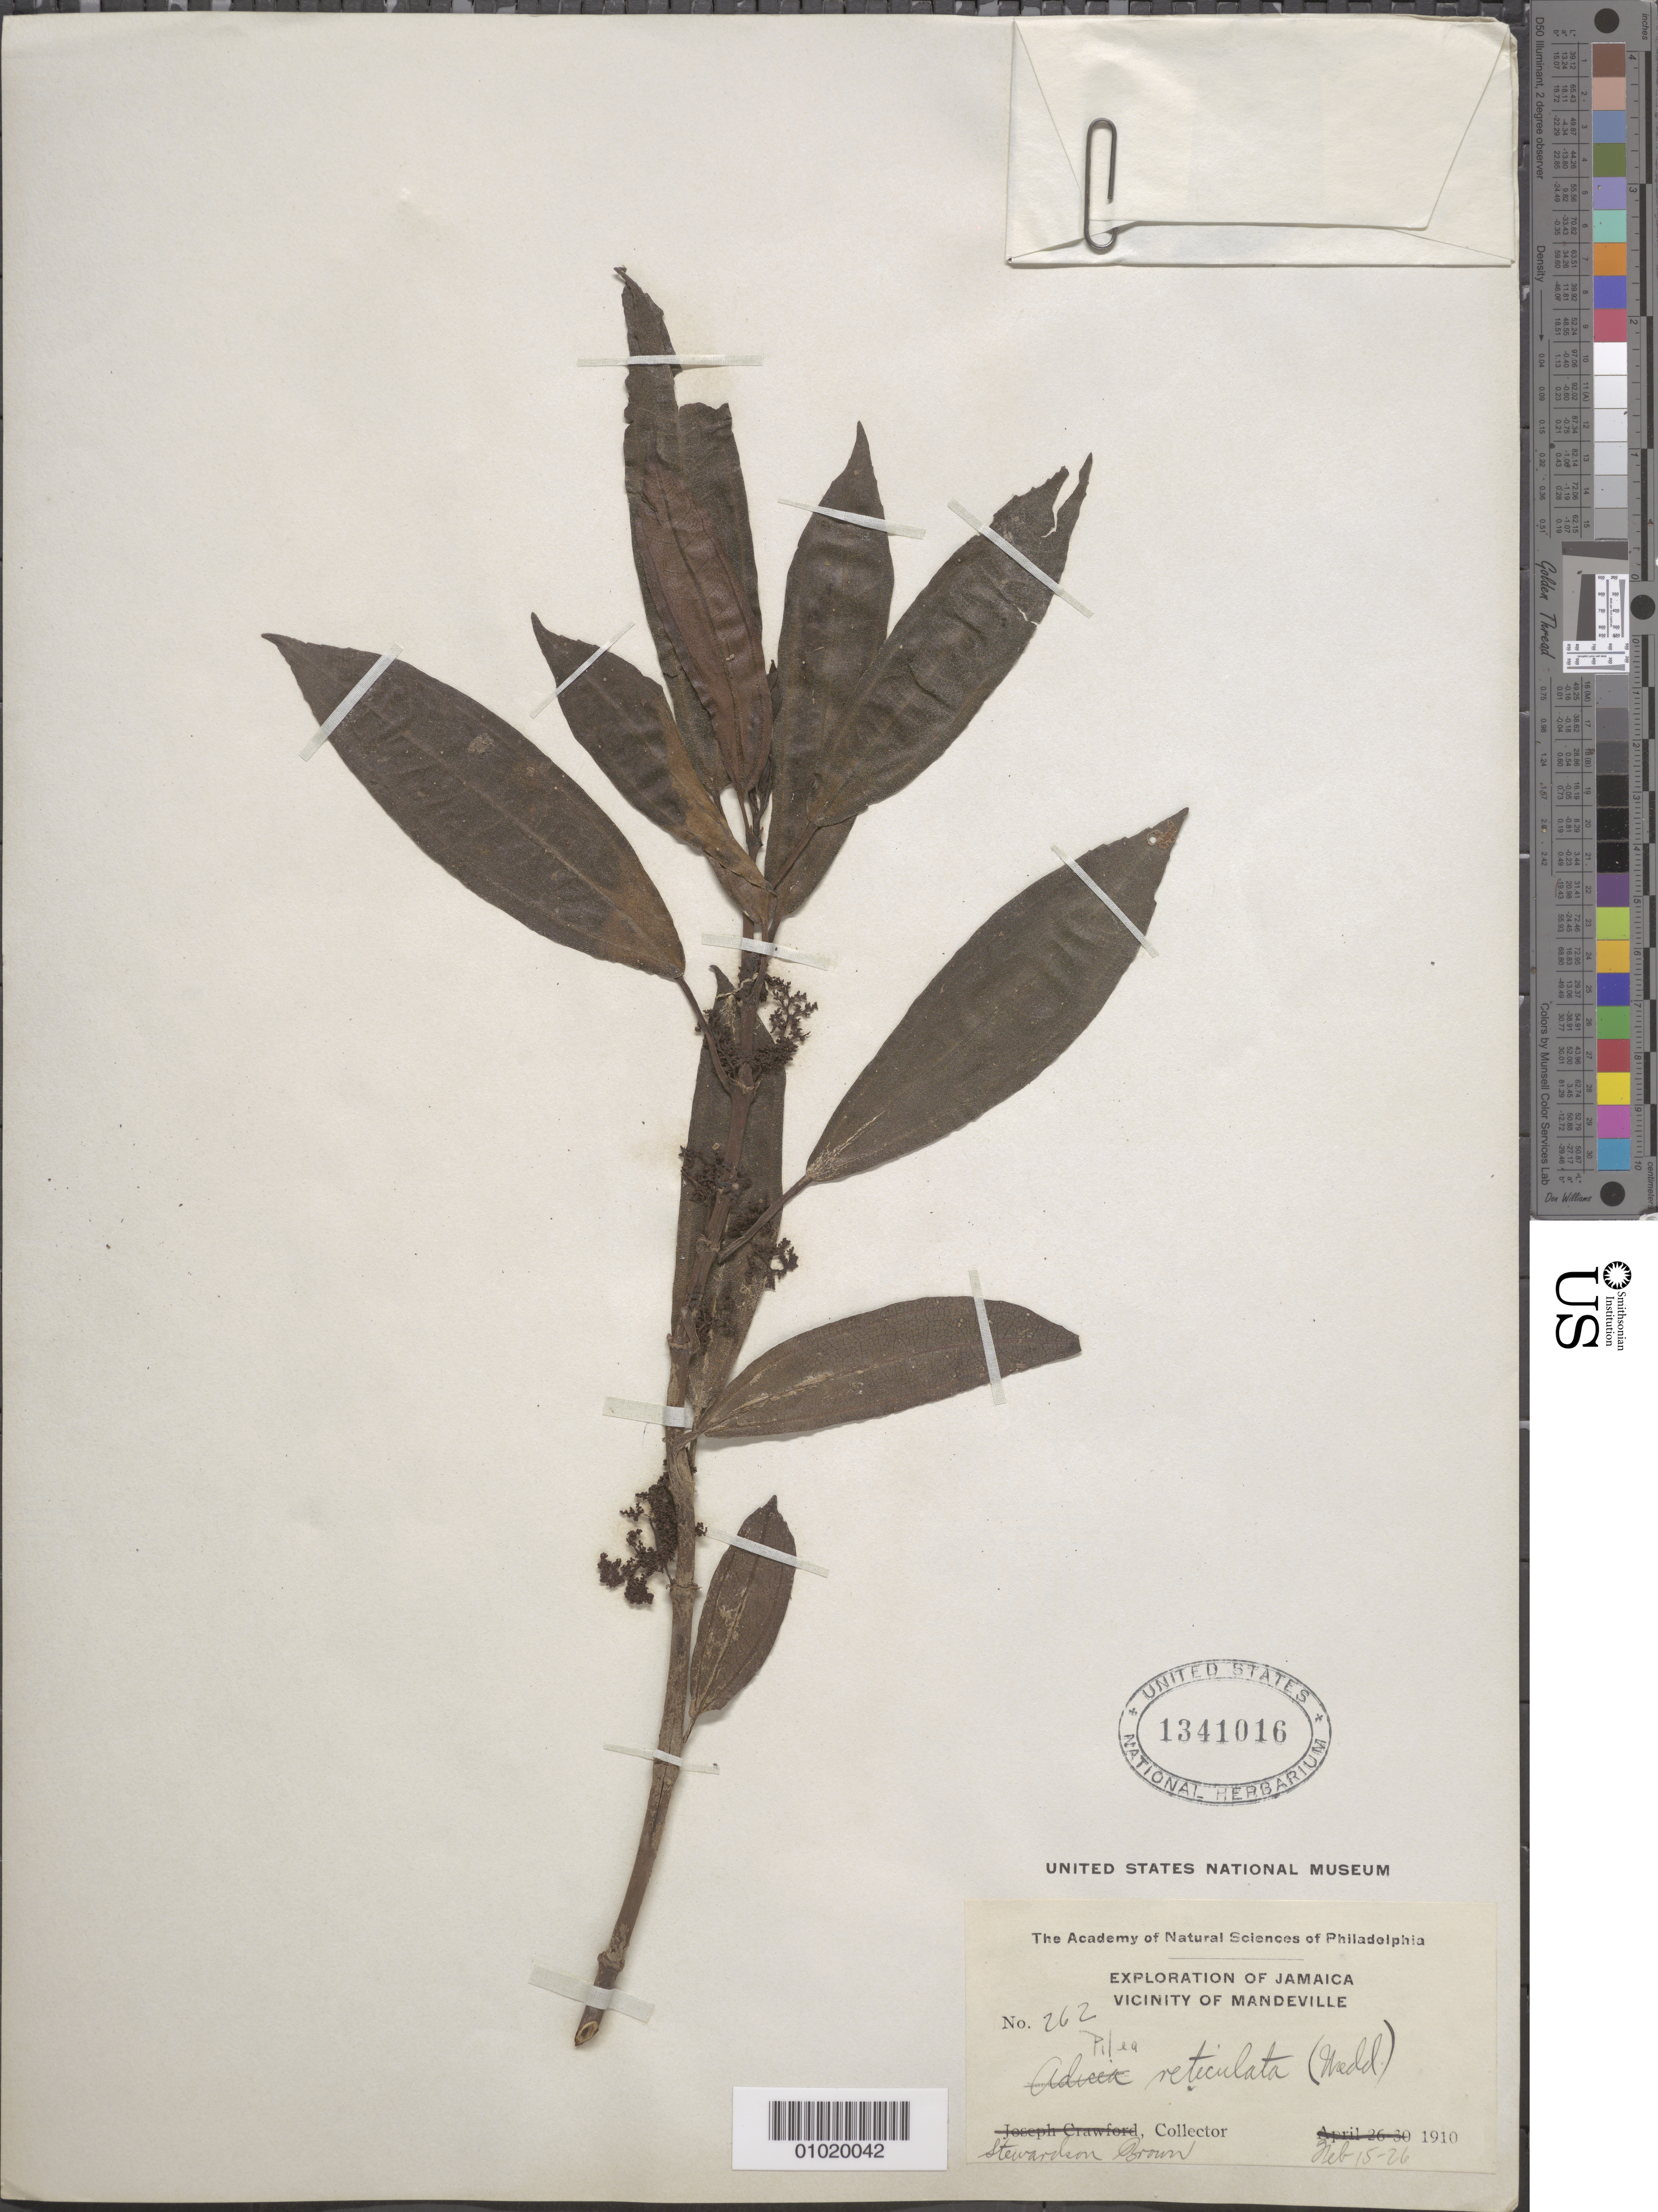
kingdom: Plantae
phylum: Tracheophyta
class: Magnoliopsida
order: Rosales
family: Urticaceae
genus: Pilea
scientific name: Pilea reticulata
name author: (Sw.) Wedd.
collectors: S. Brown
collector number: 262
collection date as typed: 15 Feb 1910 to 26 Feb 1910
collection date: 1910-02-15/1910-02-26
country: Jamaica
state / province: Manchester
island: Jamaica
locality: Vicinity of Mandeville.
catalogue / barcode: US 1341016